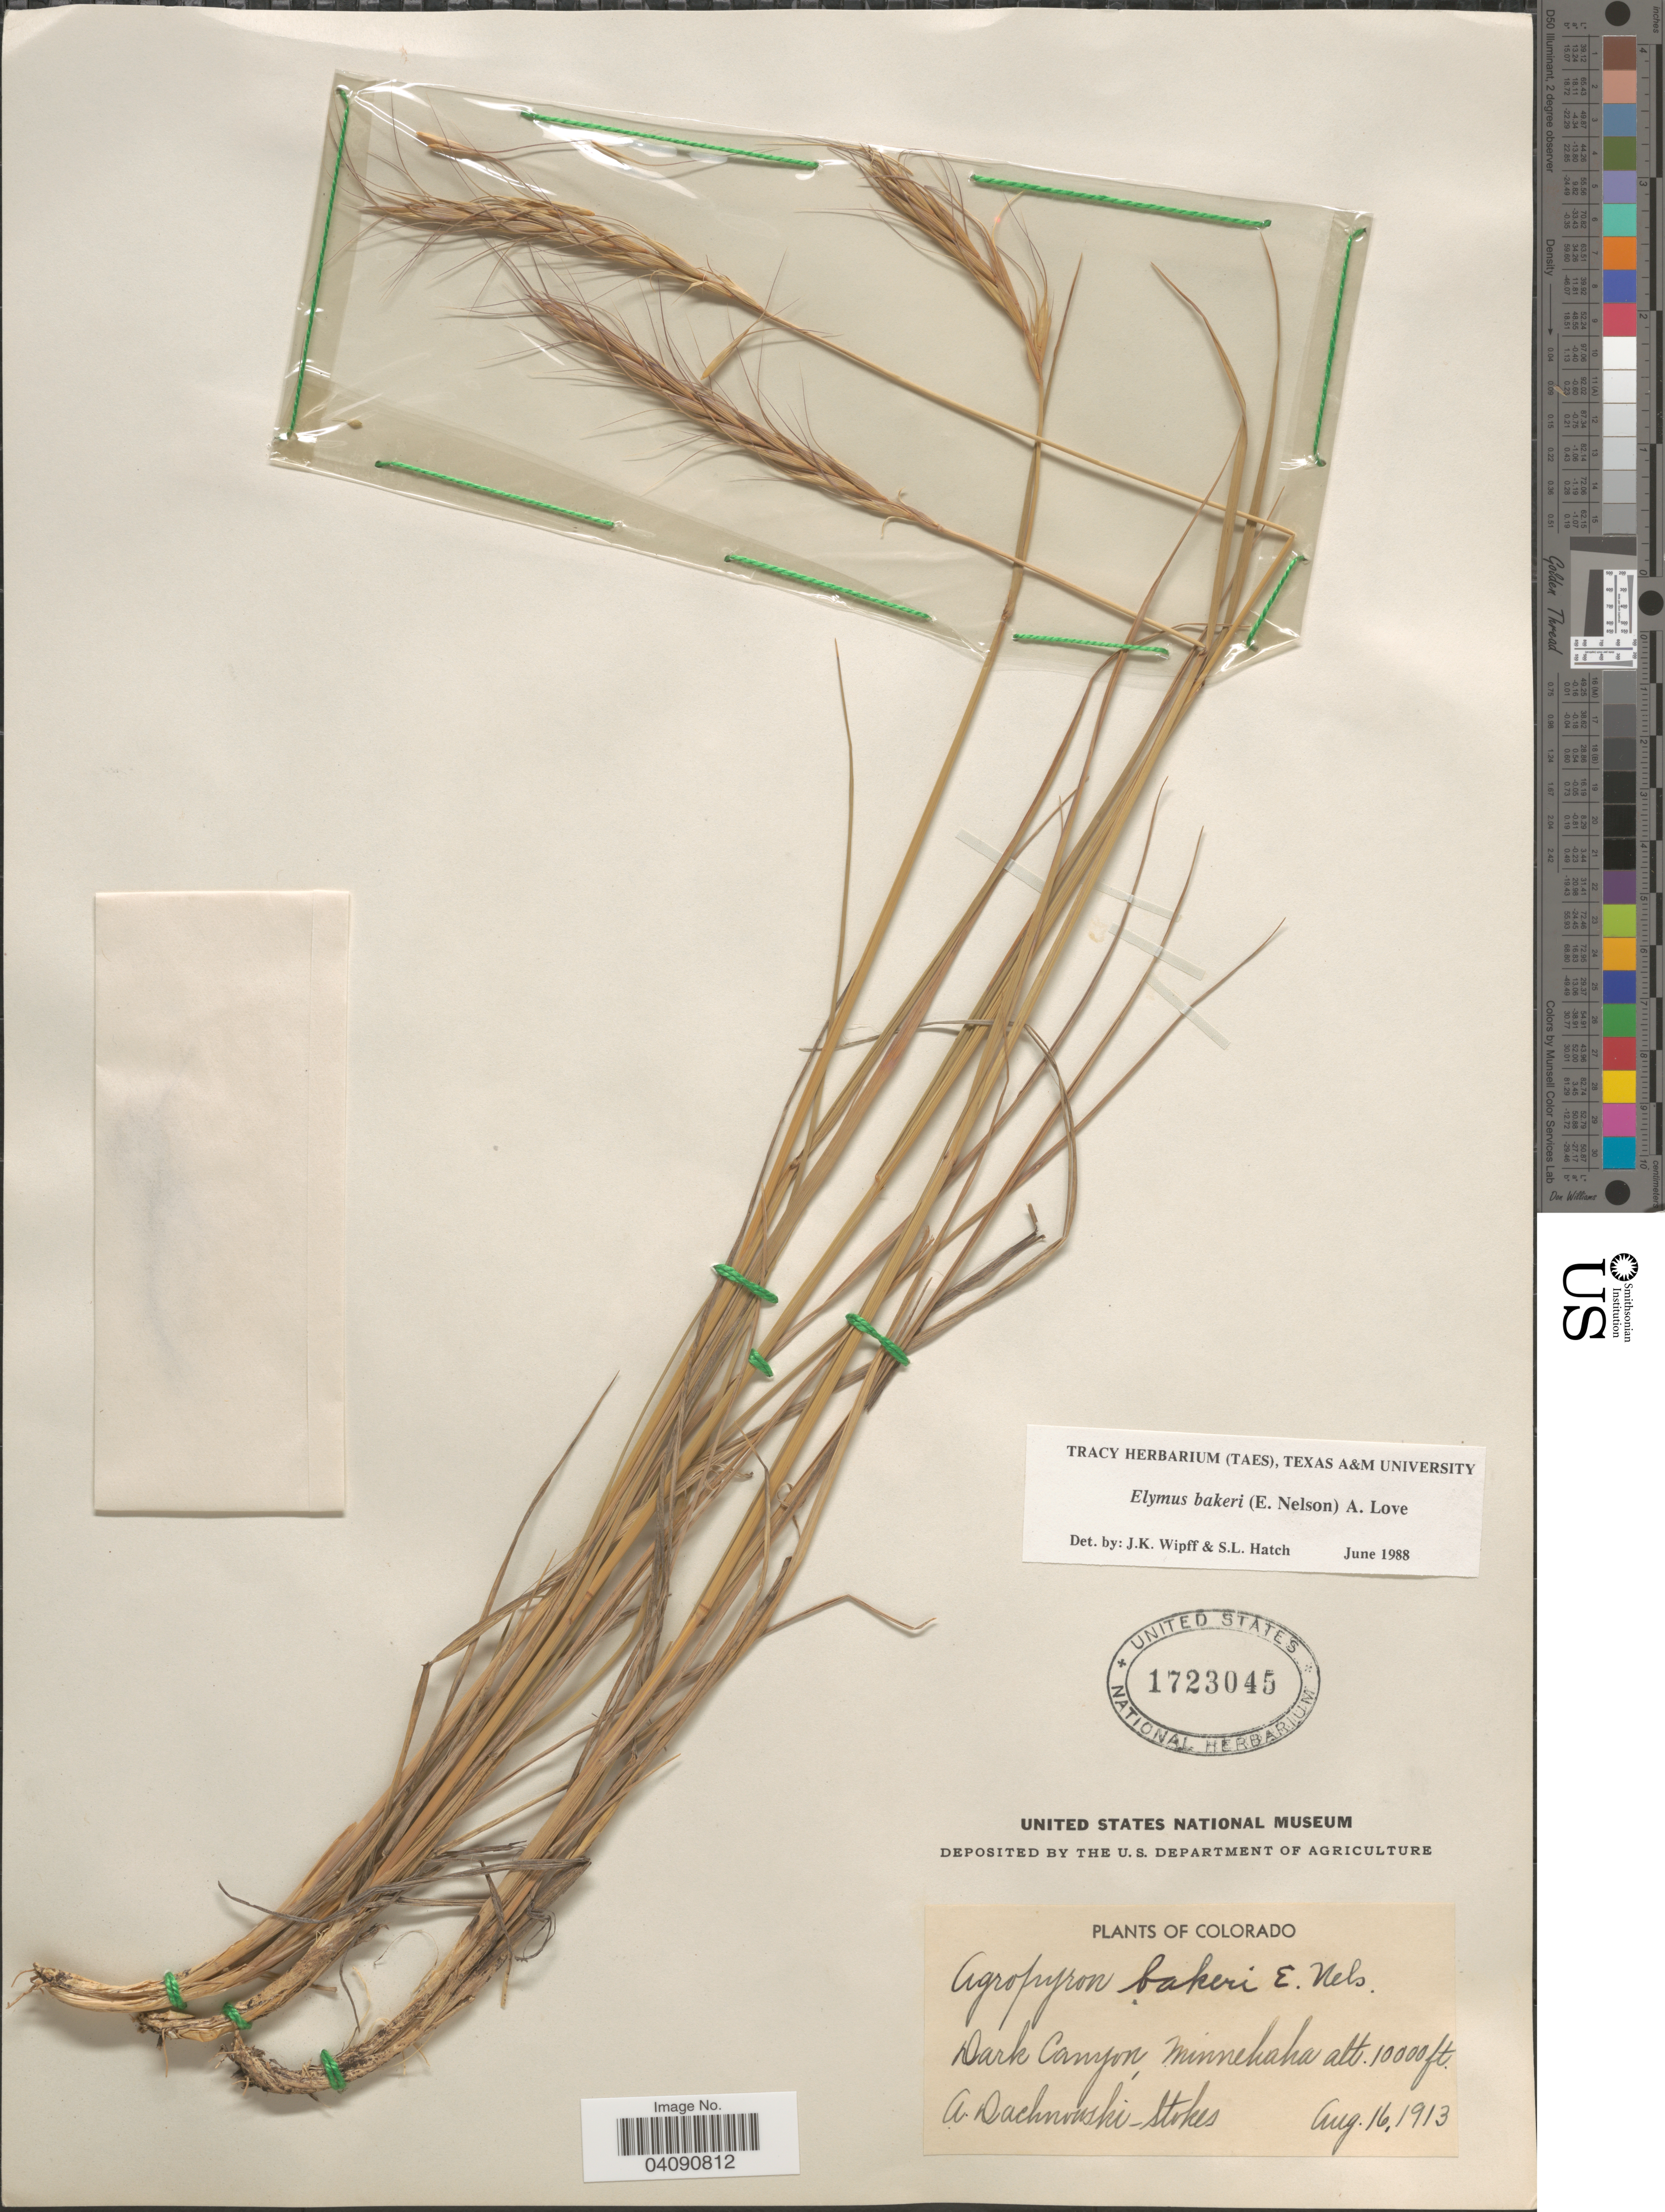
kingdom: Plantae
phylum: Tracheophyta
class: Liliopsida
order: Poales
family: Poaceae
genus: Elymus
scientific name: Elymus bakeri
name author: (E.E. Nelson) Á. Löve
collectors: A. P. Dachnowski-Stokes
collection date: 1913-08-16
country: United States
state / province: Colorado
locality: Dark Canyon, Minnehaha.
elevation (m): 3048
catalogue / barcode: US 1723045